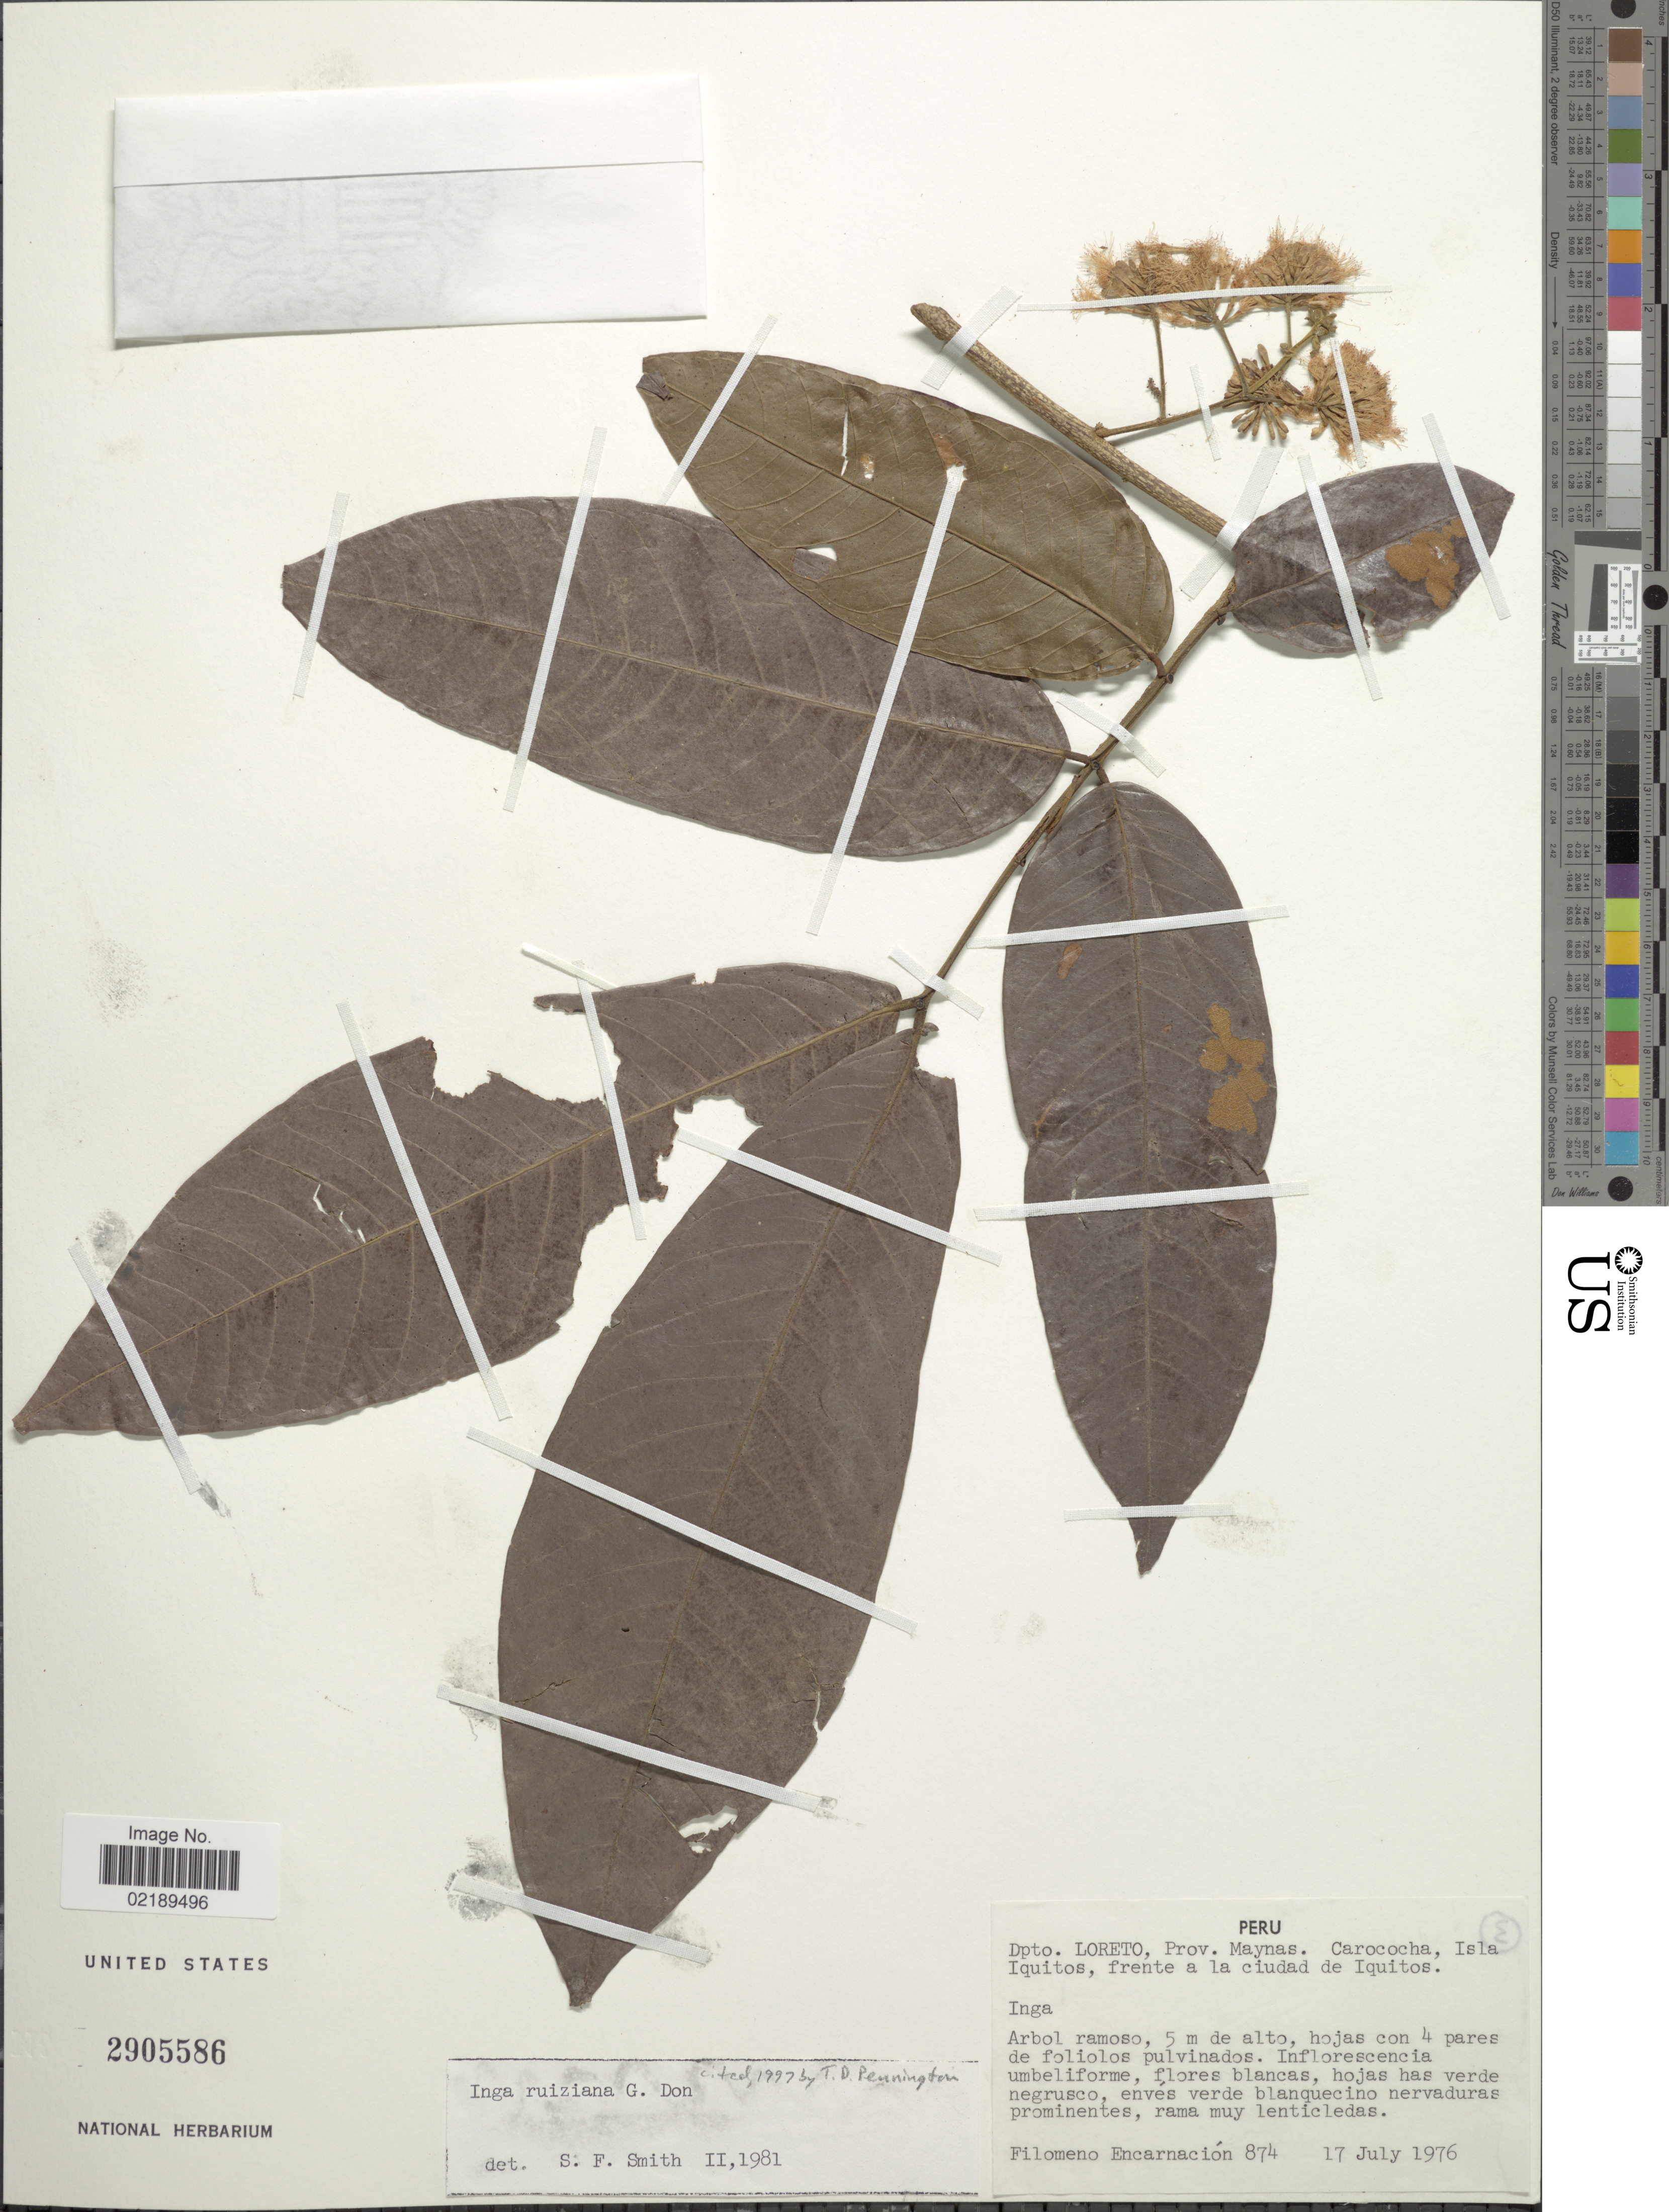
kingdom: Plantae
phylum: Tracheophyta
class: Magnoliopsida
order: Fabales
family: Fabaceae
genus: Inga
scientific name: Inga ruiziana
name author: G. Don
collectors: F. Encarnación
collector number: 874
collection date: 1976-07-17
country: Peru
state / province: Loreto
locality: Prov. Maynas, Carococha, Isla Iquitos, frente a la ciudad de Iquitos.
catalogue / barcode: US 2905586